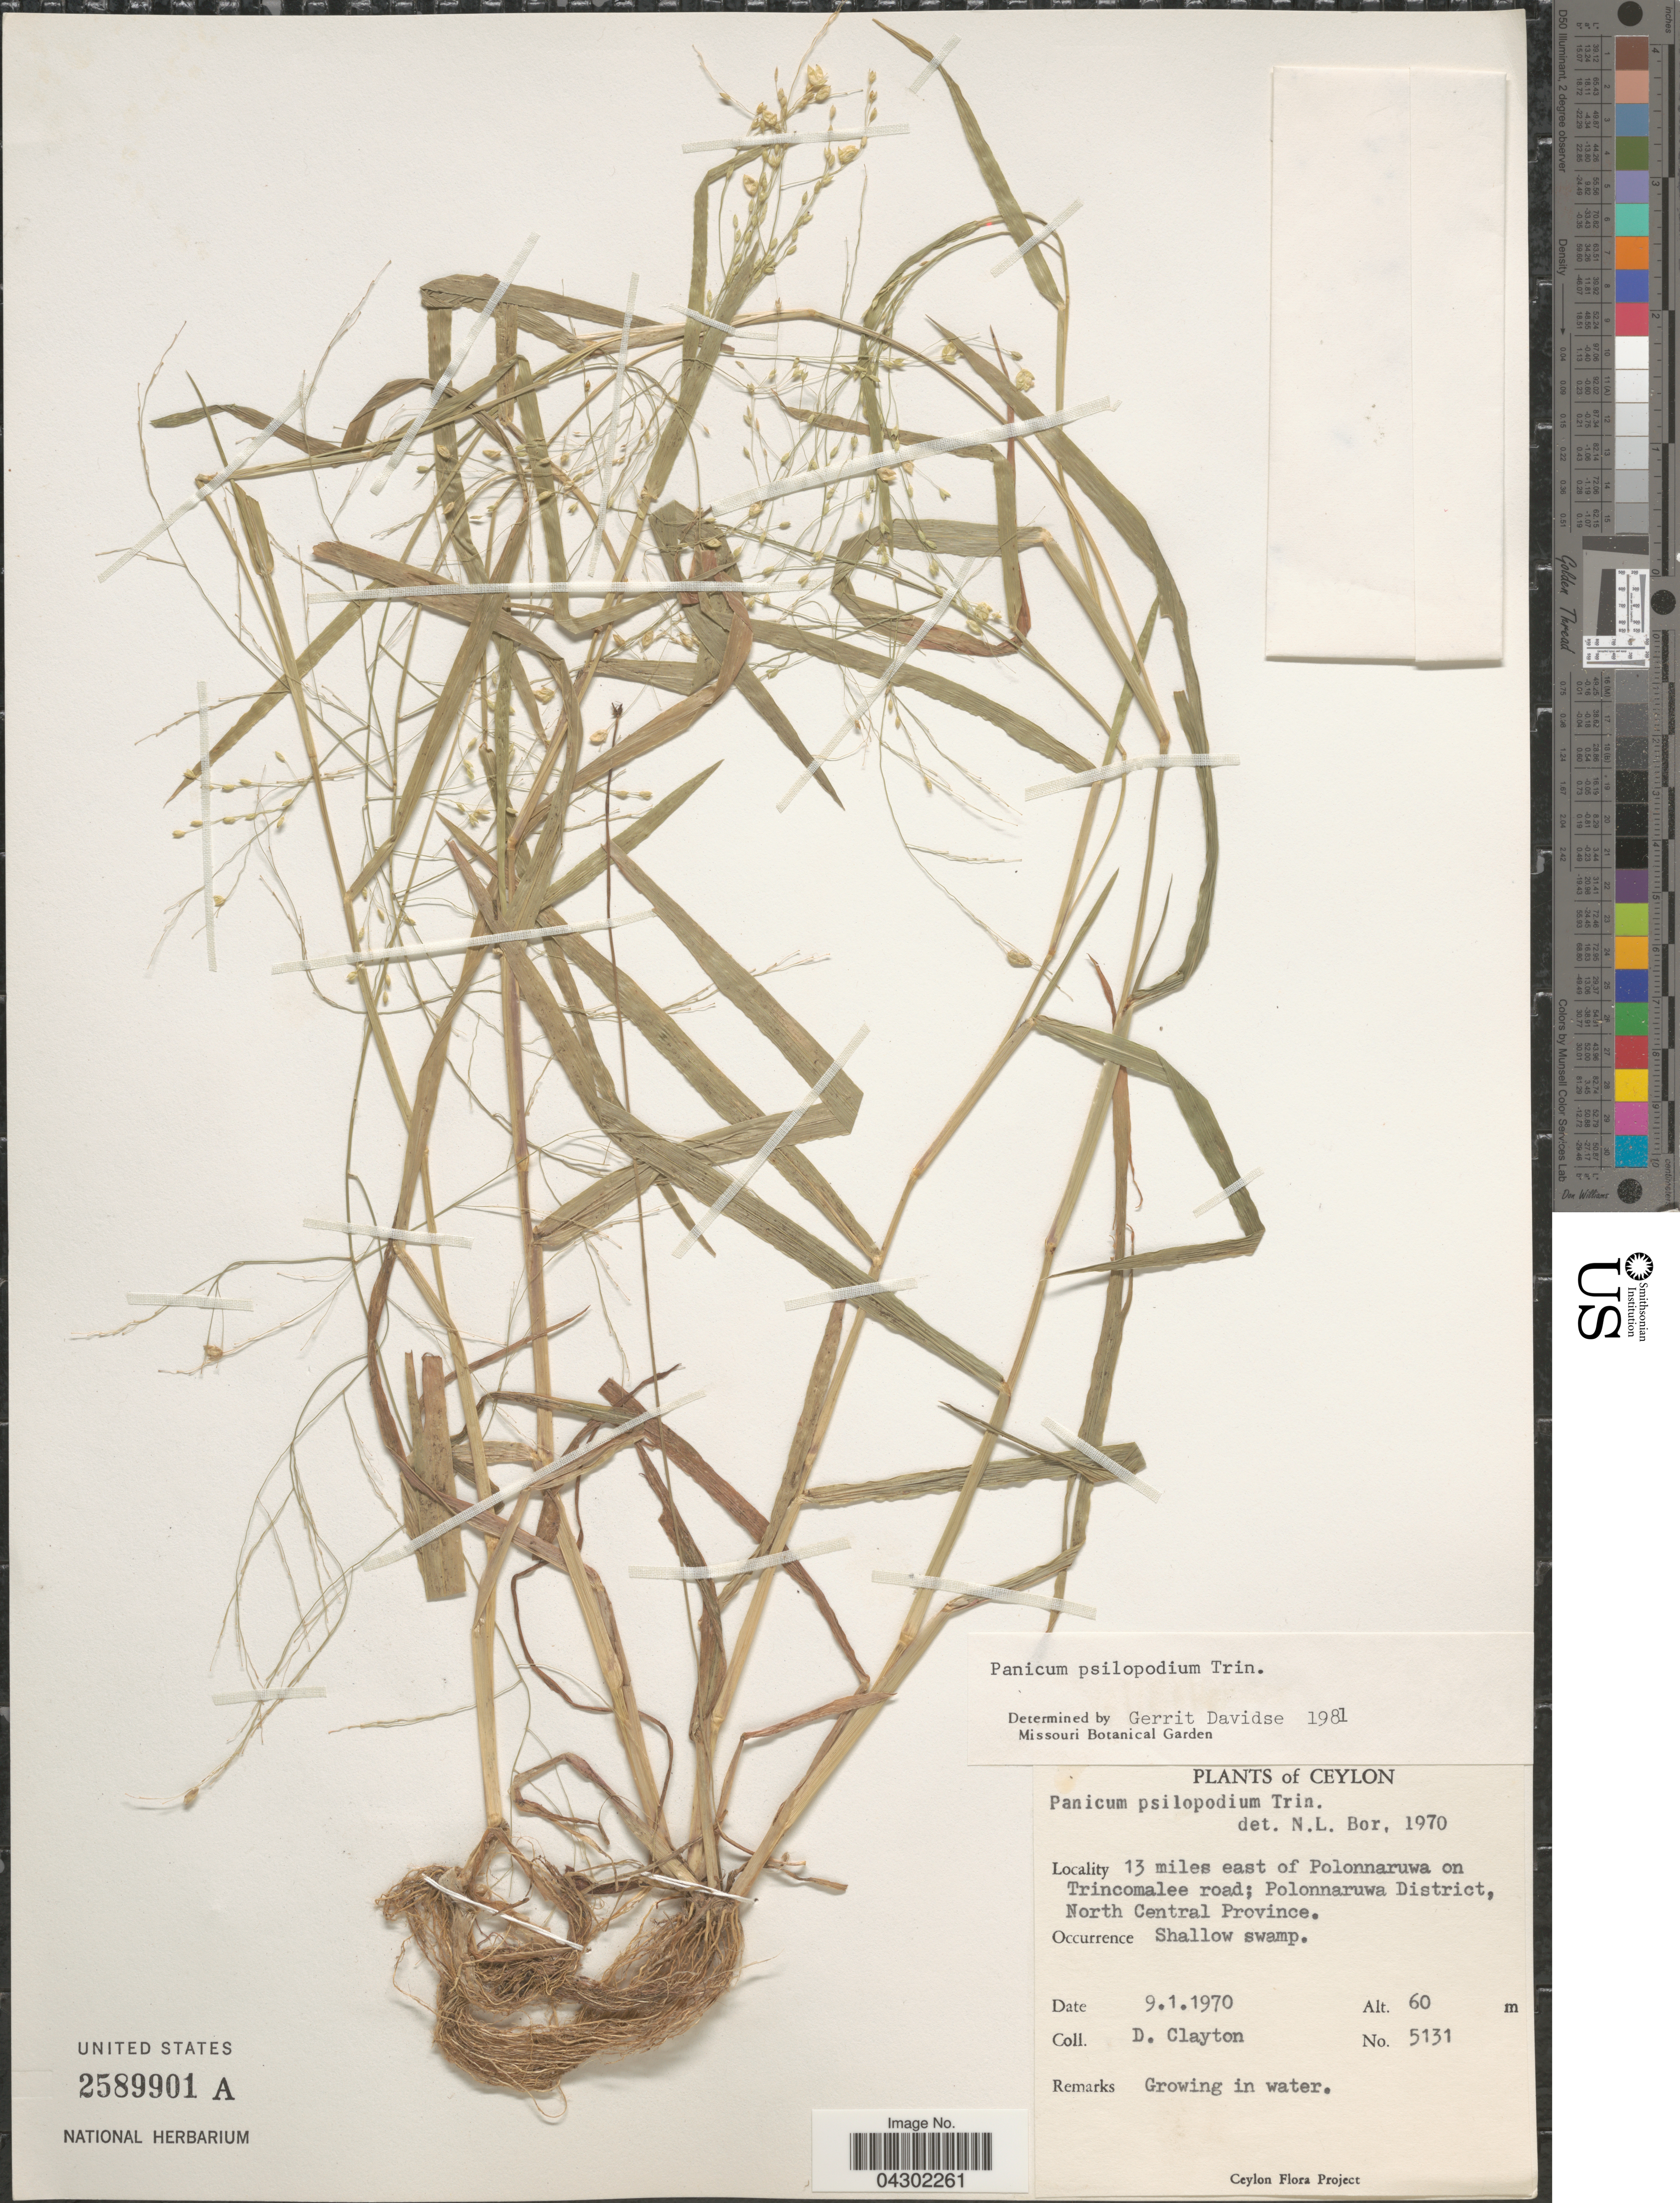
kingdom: Plantae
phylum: Tracheophyta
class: Liliopsida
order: Poales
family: Poaceae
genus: Panicum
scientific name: Panicum sumatrense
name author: P. Roth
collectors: D. Clayton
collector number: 5131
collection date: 1970-01-09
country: Sri Lanka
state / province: North Central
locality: Ceylon. 13 miles east of Polonnaruwa on Trincomalee road; Polonnaruwa District.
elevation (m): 60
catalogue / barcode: US 2589901A